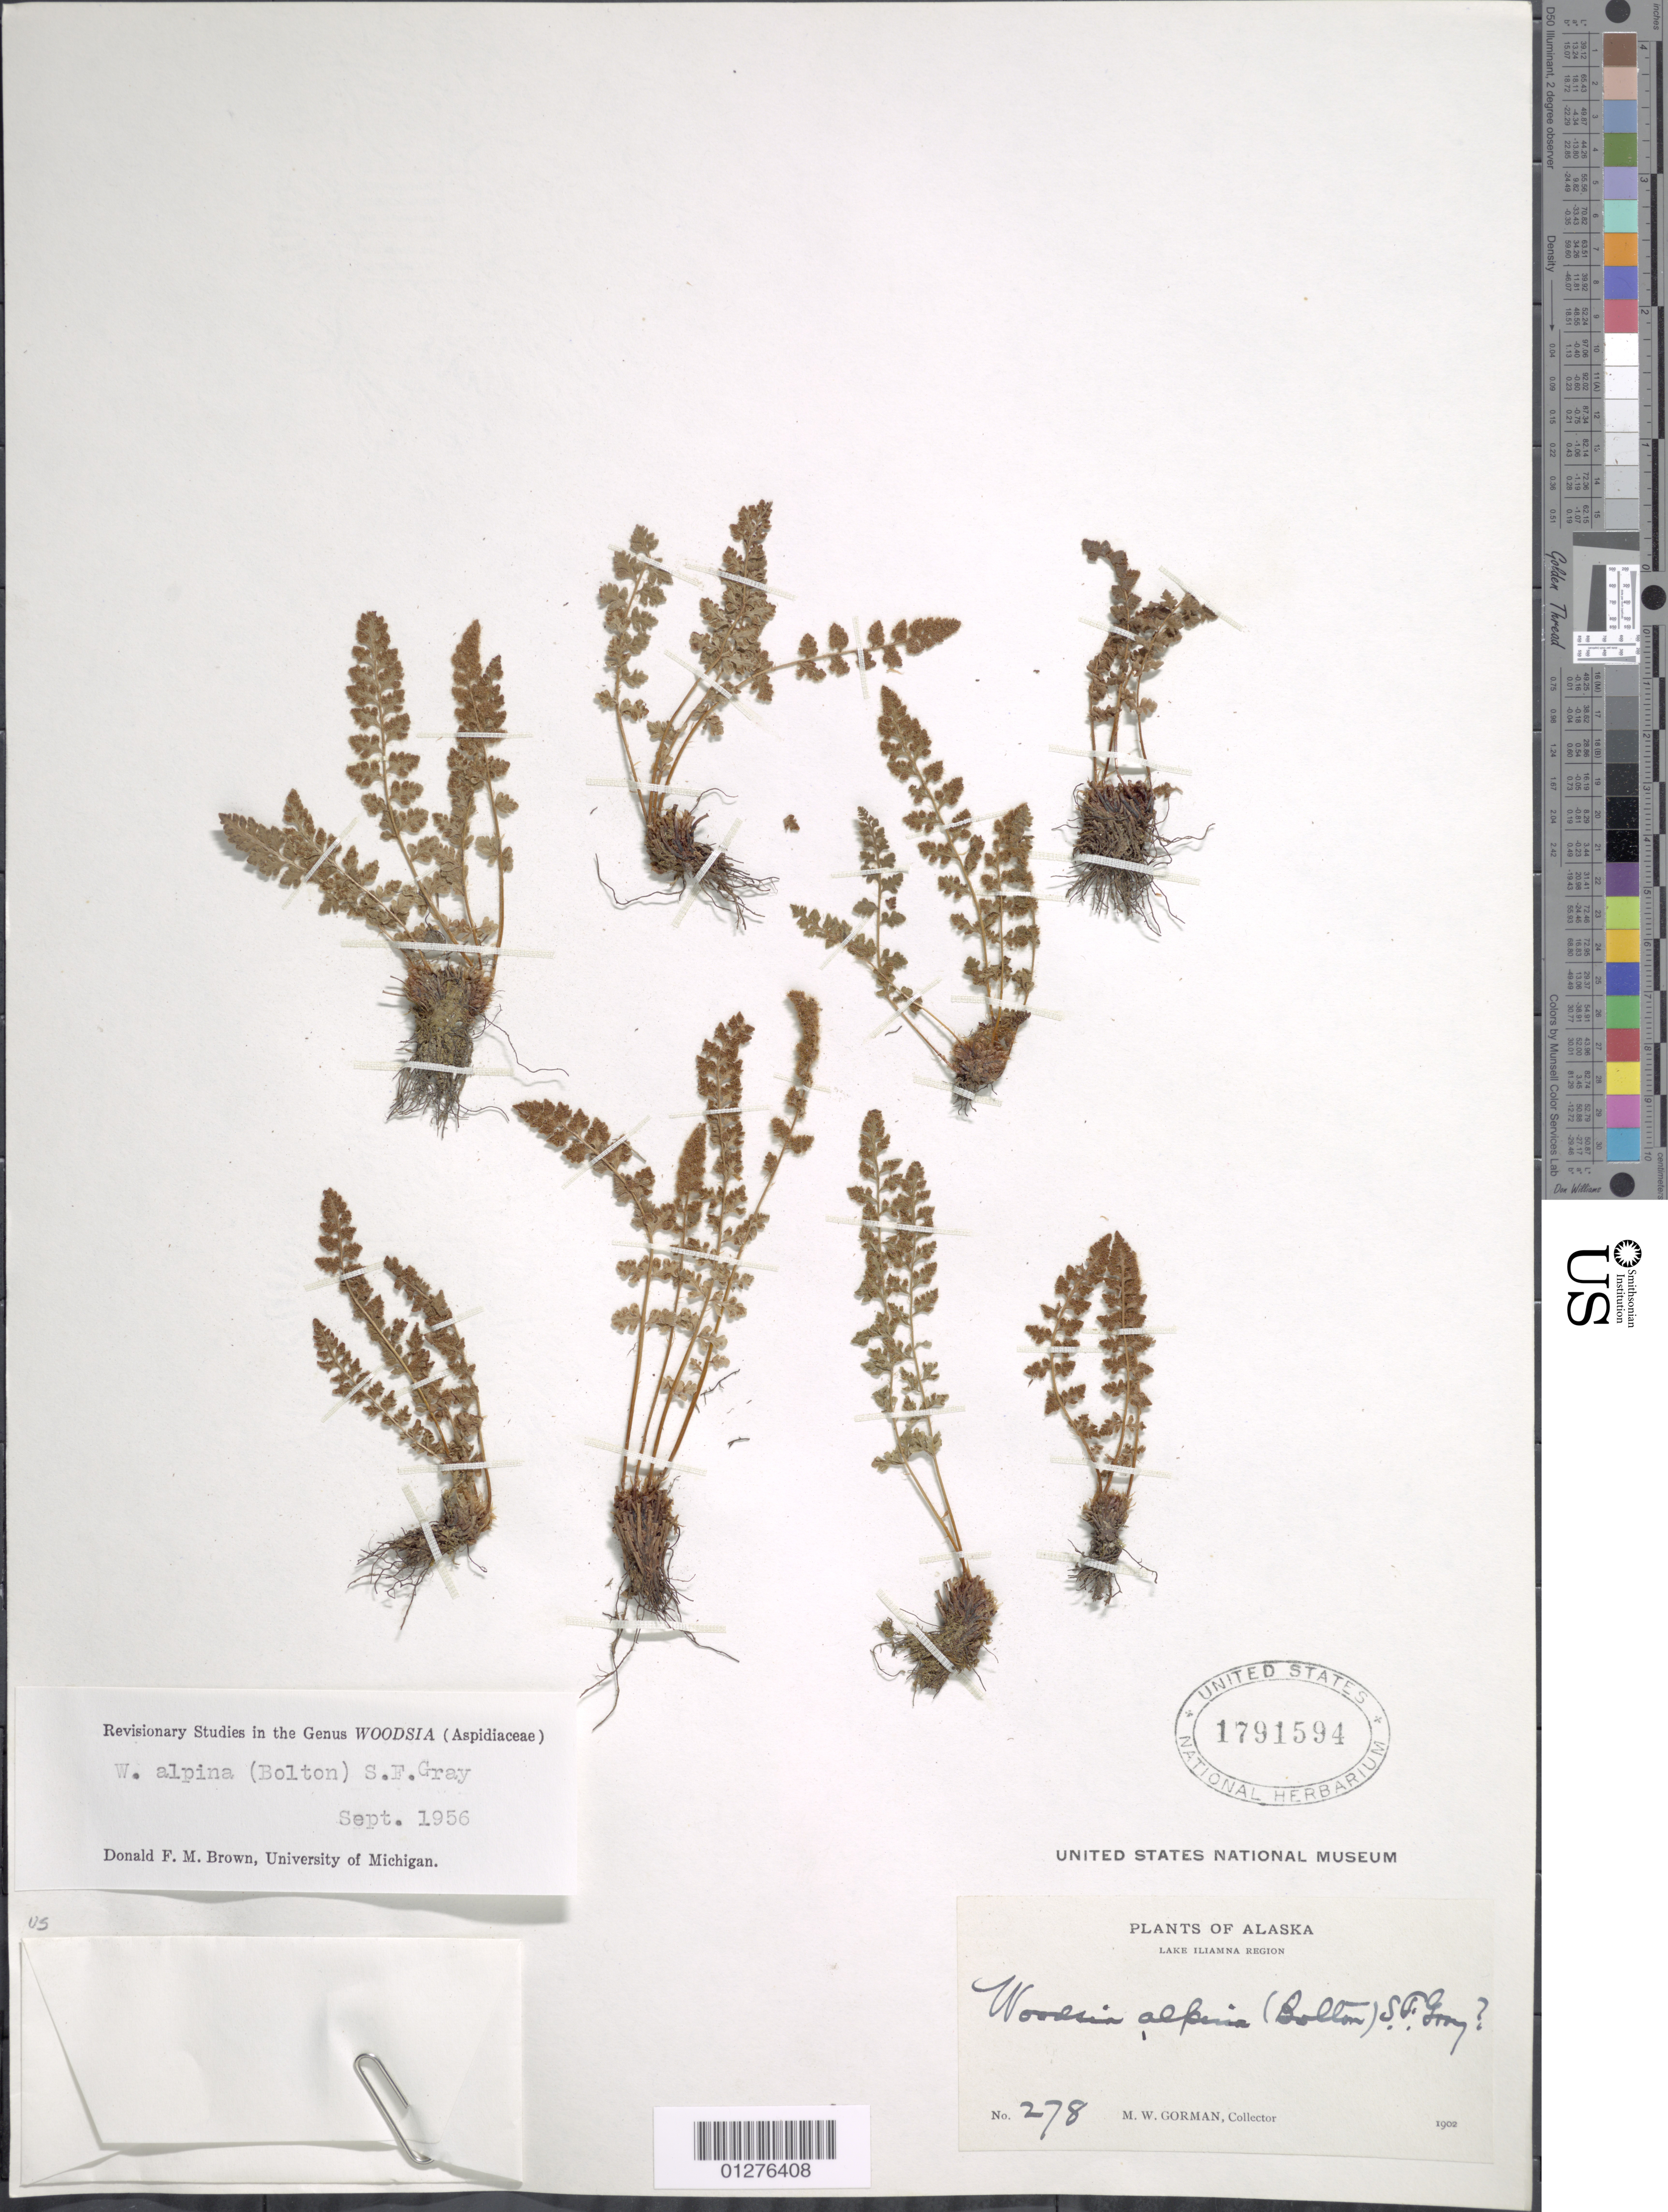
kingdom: Plantae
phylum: Tracheophyta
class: Polypodiopsida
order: Polypodiales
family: Woodsiaceae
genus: Woodsia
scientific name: Woodsia alpina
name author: (Bolton) S.F. Gray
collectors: M. W. Gorman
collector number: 278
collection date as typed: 1902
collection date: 1902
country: United States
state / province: Alaska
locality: Lake Iliamna Region.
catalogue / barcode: US 1791594